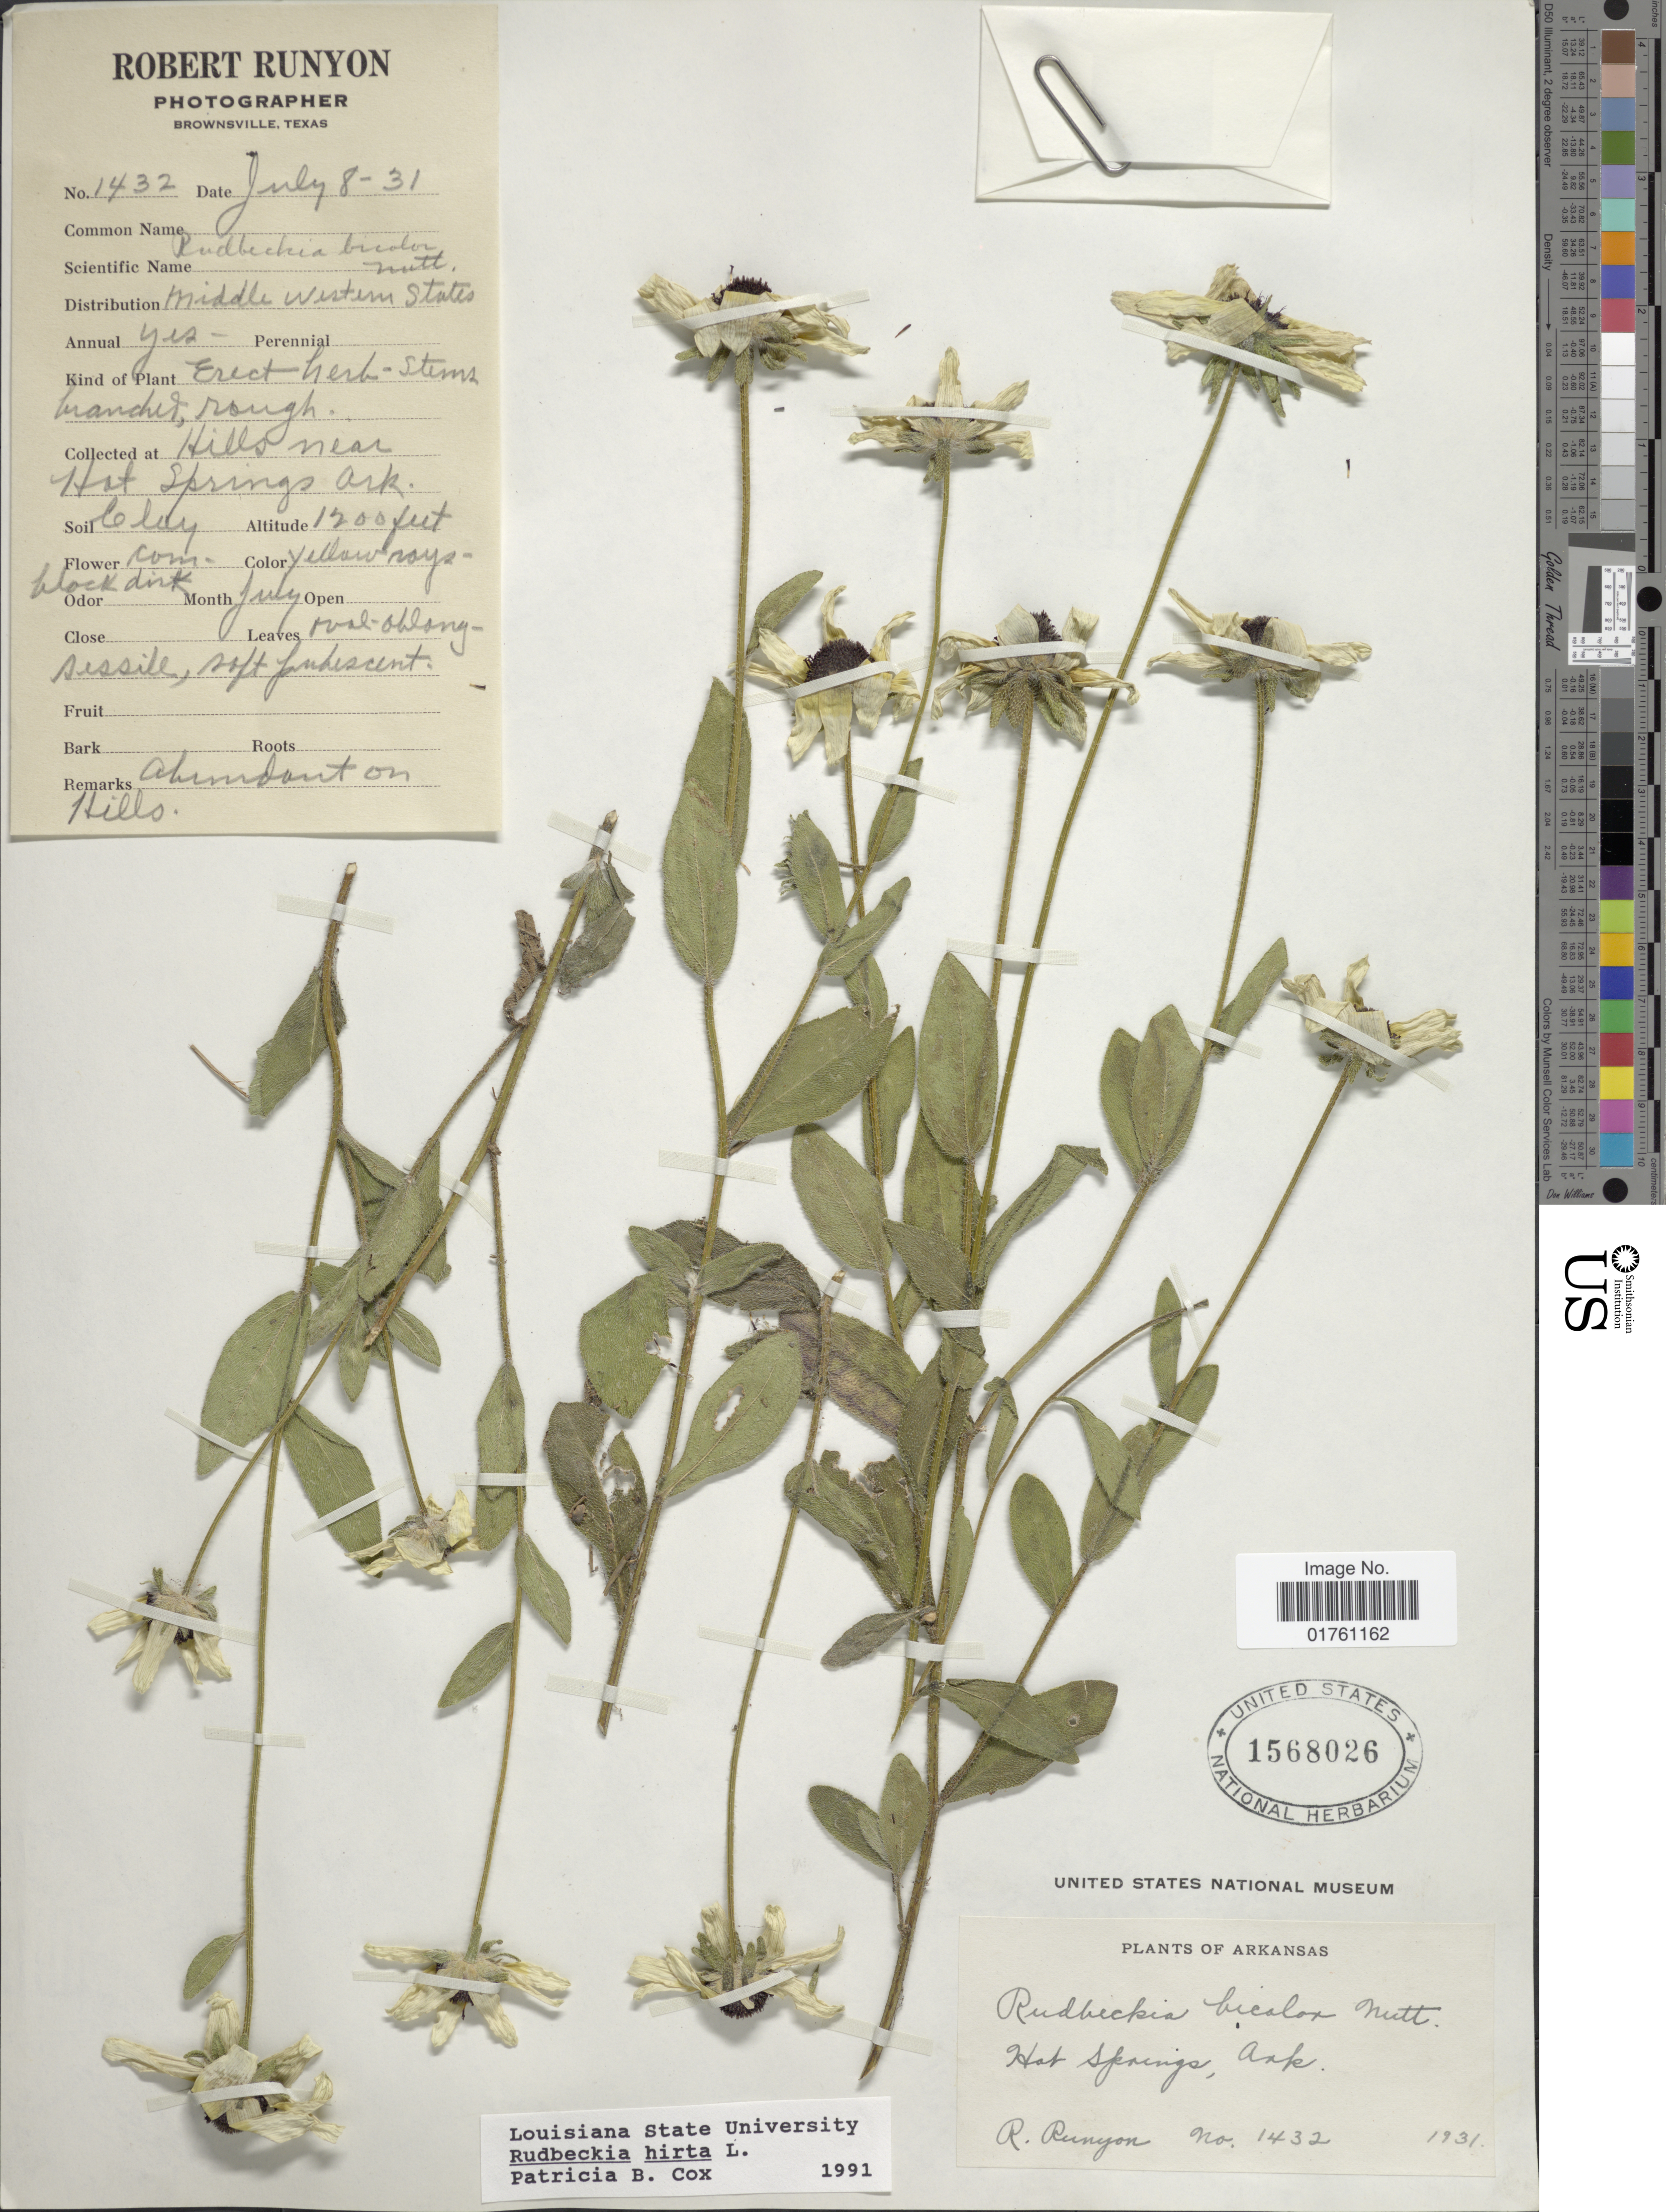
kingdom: Plantae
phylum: Tracheophyta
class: Magnoliopsida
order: Asterales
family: Asteraceae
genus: Rudbeckia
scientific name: Rudbeckia hirta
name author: L.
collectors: R. Runyon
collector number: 1432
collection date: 1931-07-08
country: United States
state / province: Texas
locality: Middle Western States, Hills near Hot Springs Ark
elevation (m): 366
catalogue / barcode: US 1568026